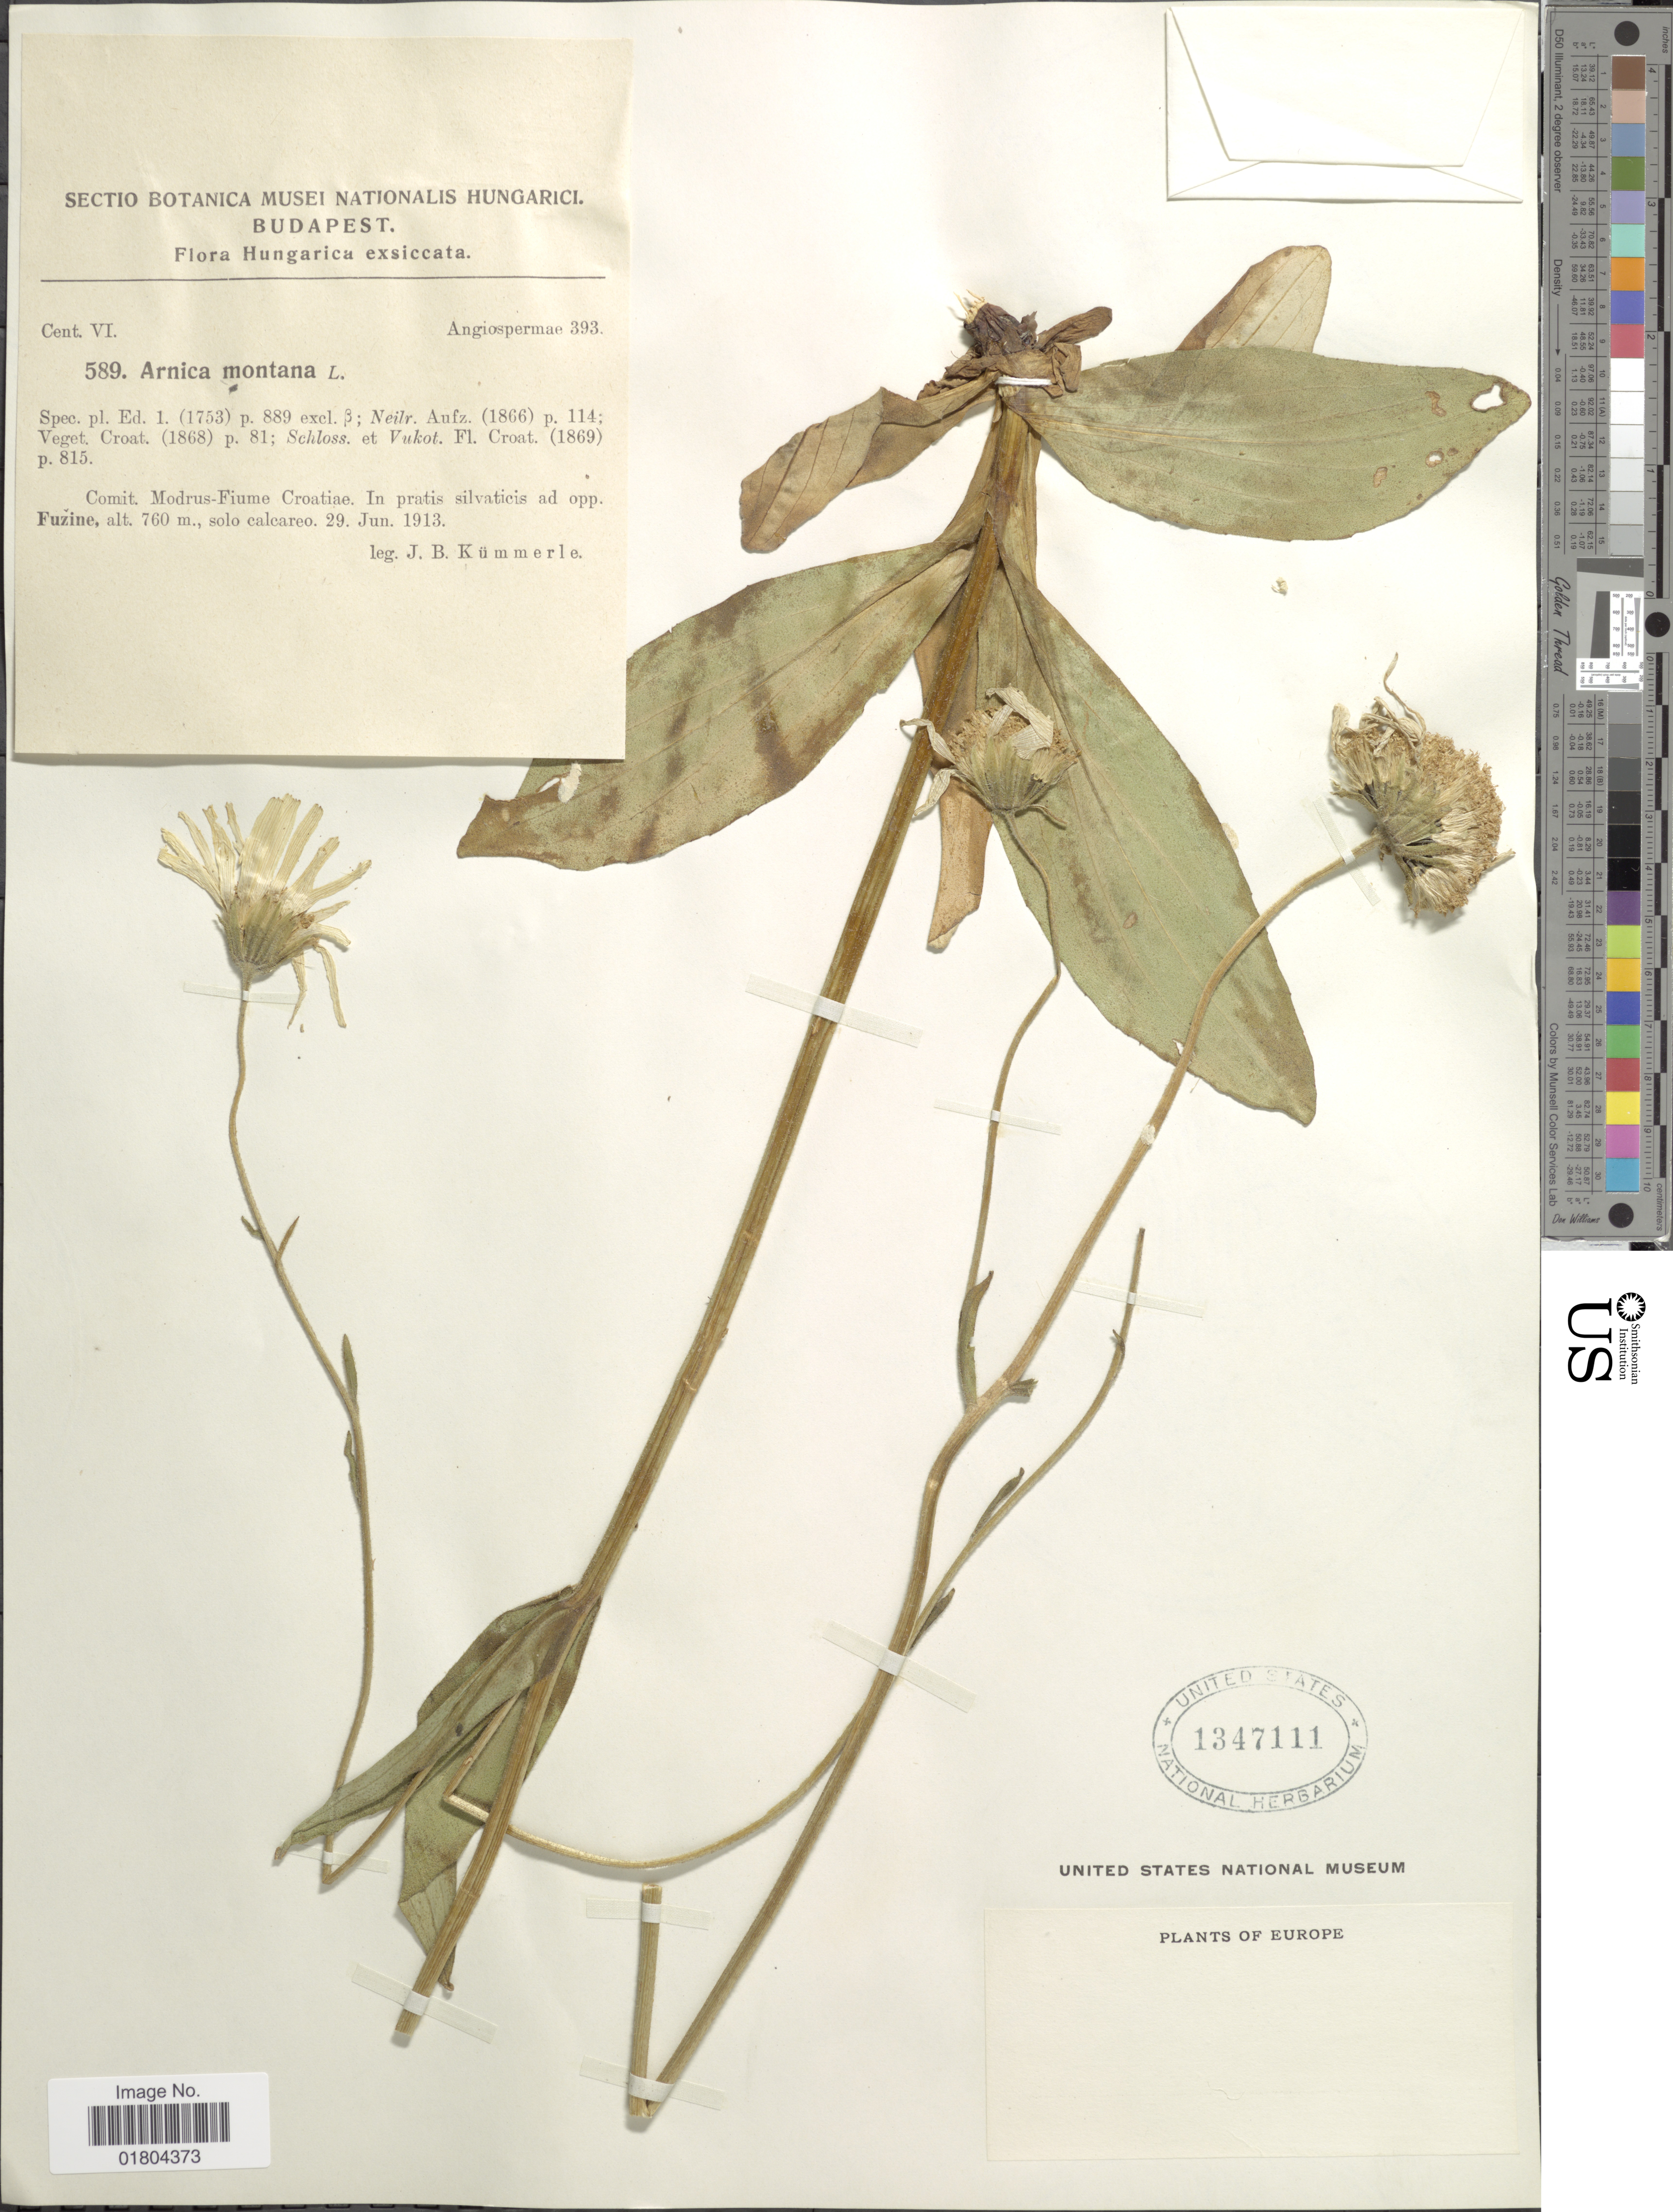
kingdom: Plantae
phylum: Tracheophyta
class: Magnoliopsida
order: Asterales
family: Asteraceae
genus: Arnica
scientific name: Arnica montana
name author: L.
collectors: J. Kummerle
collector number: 589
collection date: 1913-06-29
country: Hungary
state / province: Budapest, Capital District of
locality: In pratis silvaticis ad opp Fuzine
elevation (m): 760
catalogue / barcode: US 1347111